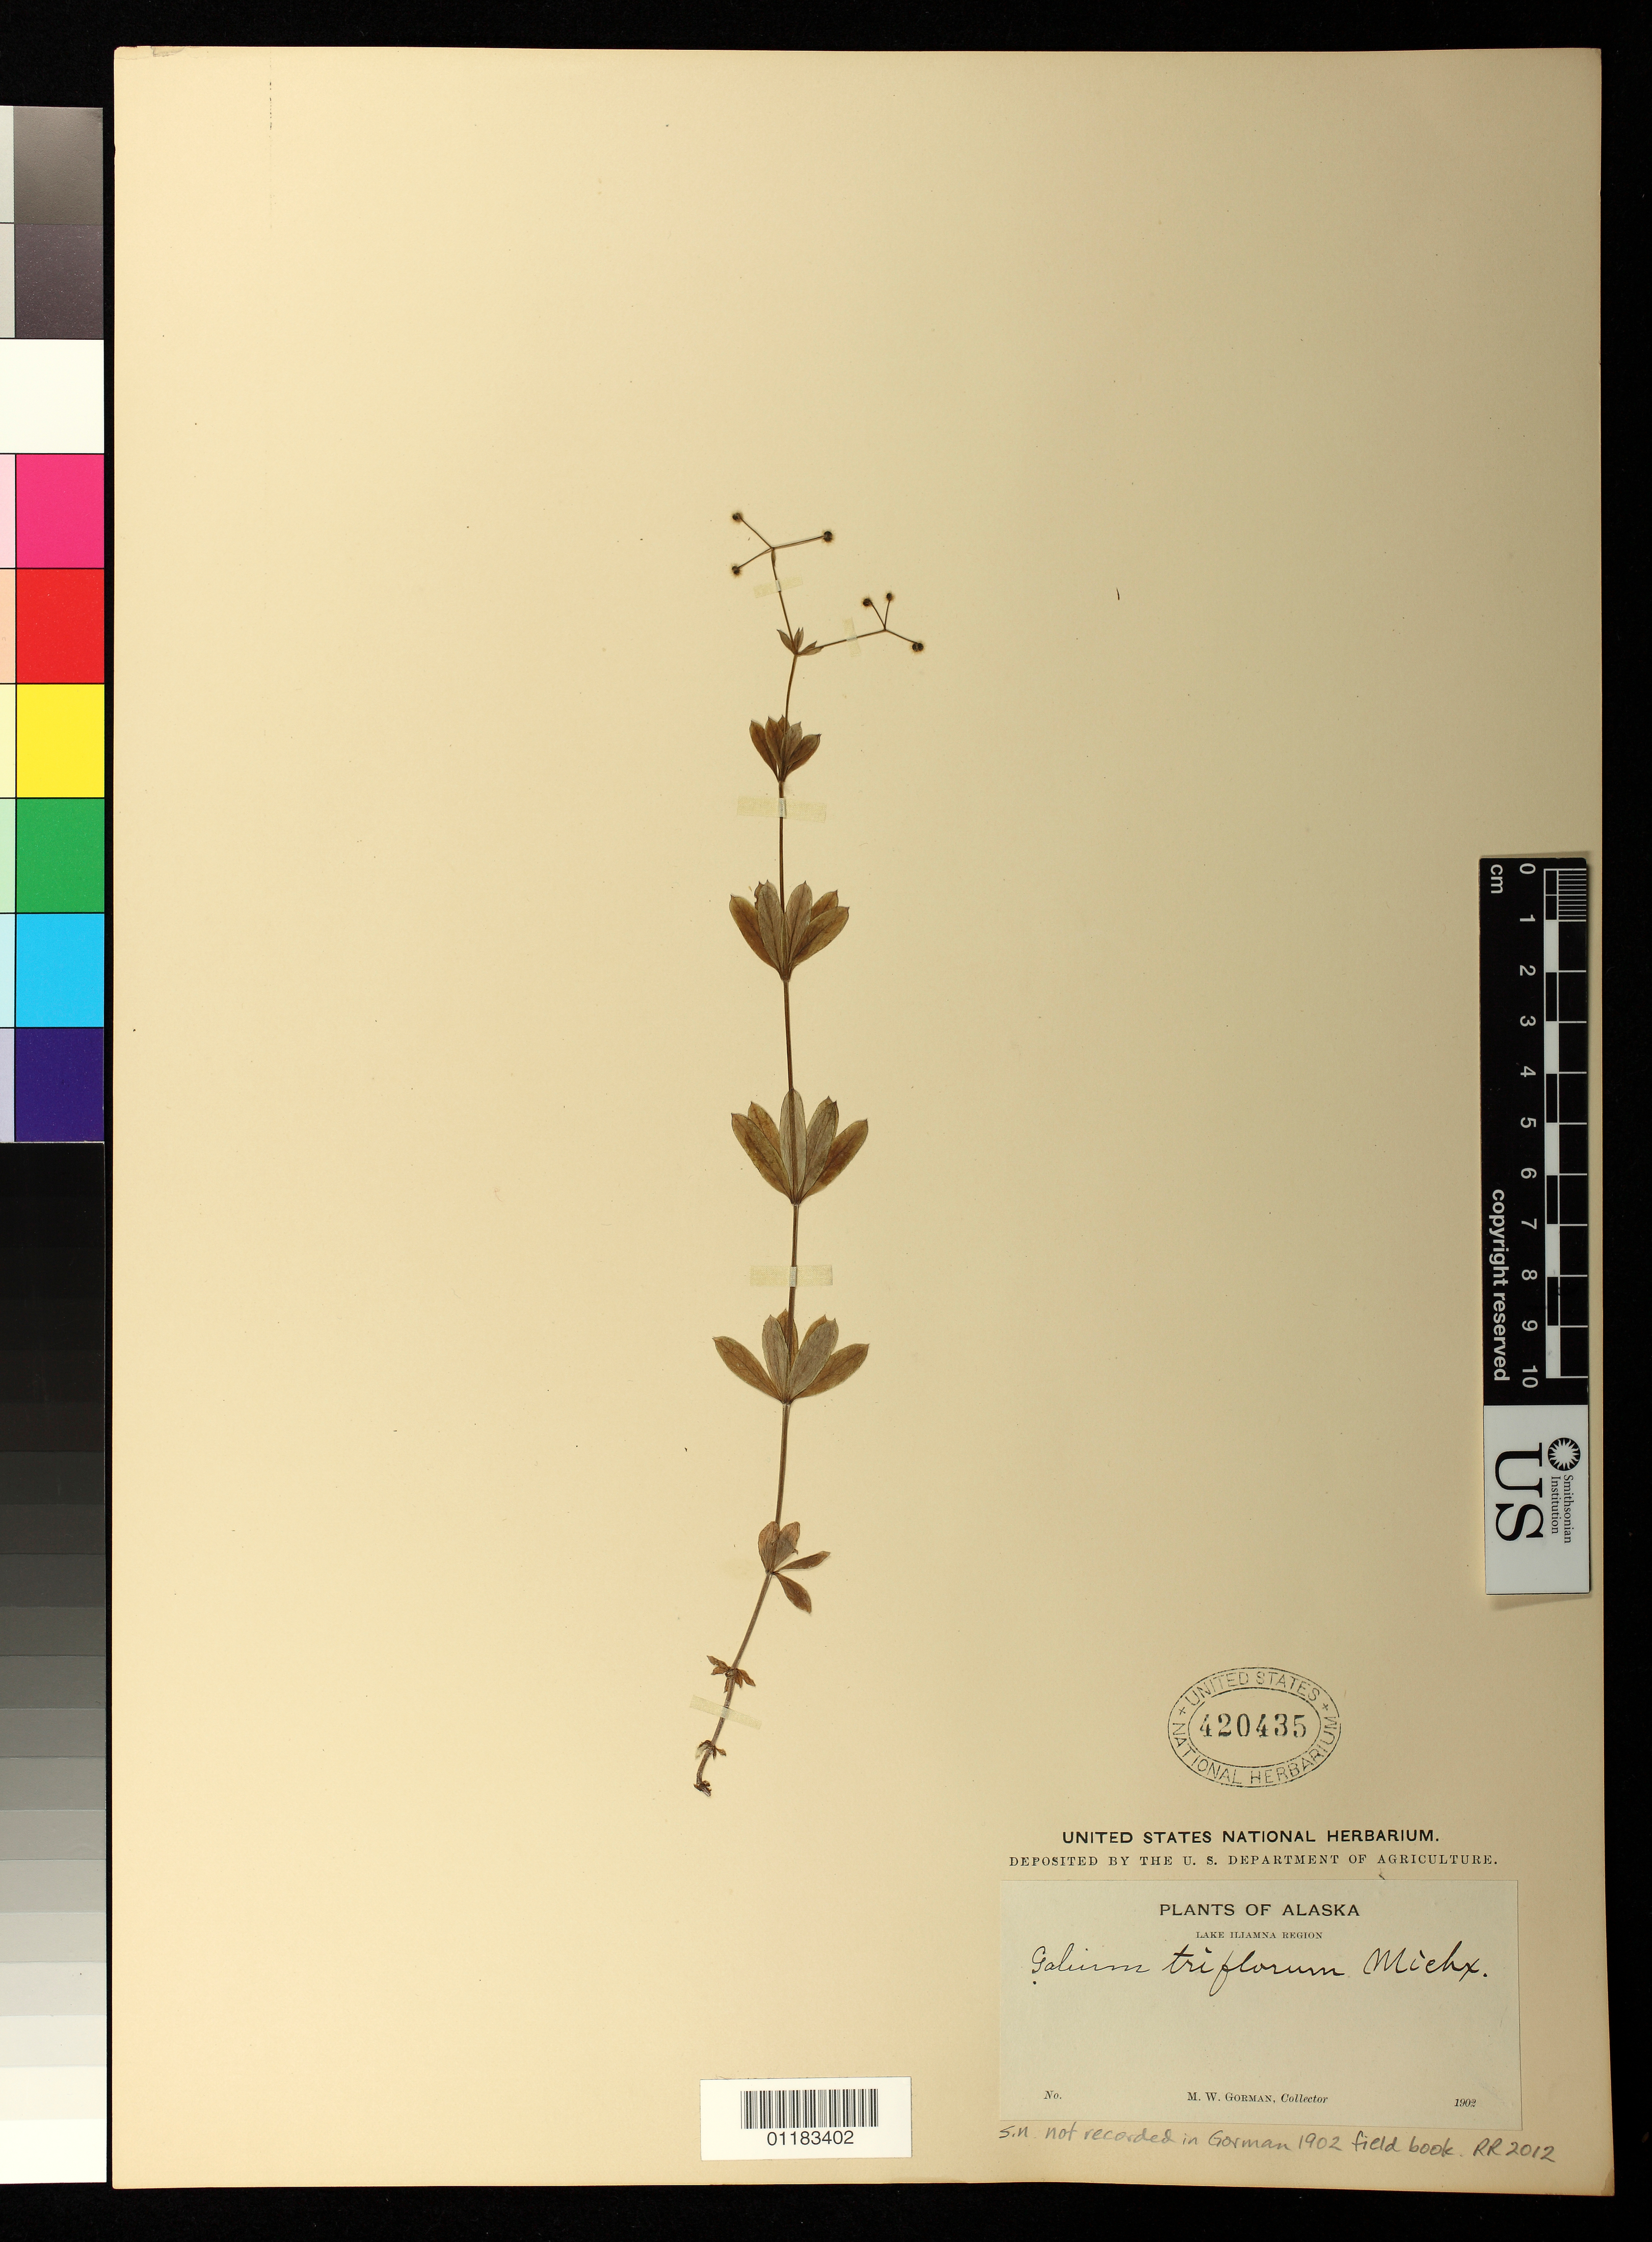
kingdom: Plantae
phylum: Tracheophyta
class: Magnoliopsida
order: Gentianales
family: Rubiaceae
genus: Galium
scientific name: Galium triflorum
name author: Michx.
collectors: M. W. Gorman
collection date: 1905-03-16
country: United States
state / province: Alaska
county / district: Lake and Peninsula Borough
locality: Lake Iliamna region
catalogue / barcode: US 420435